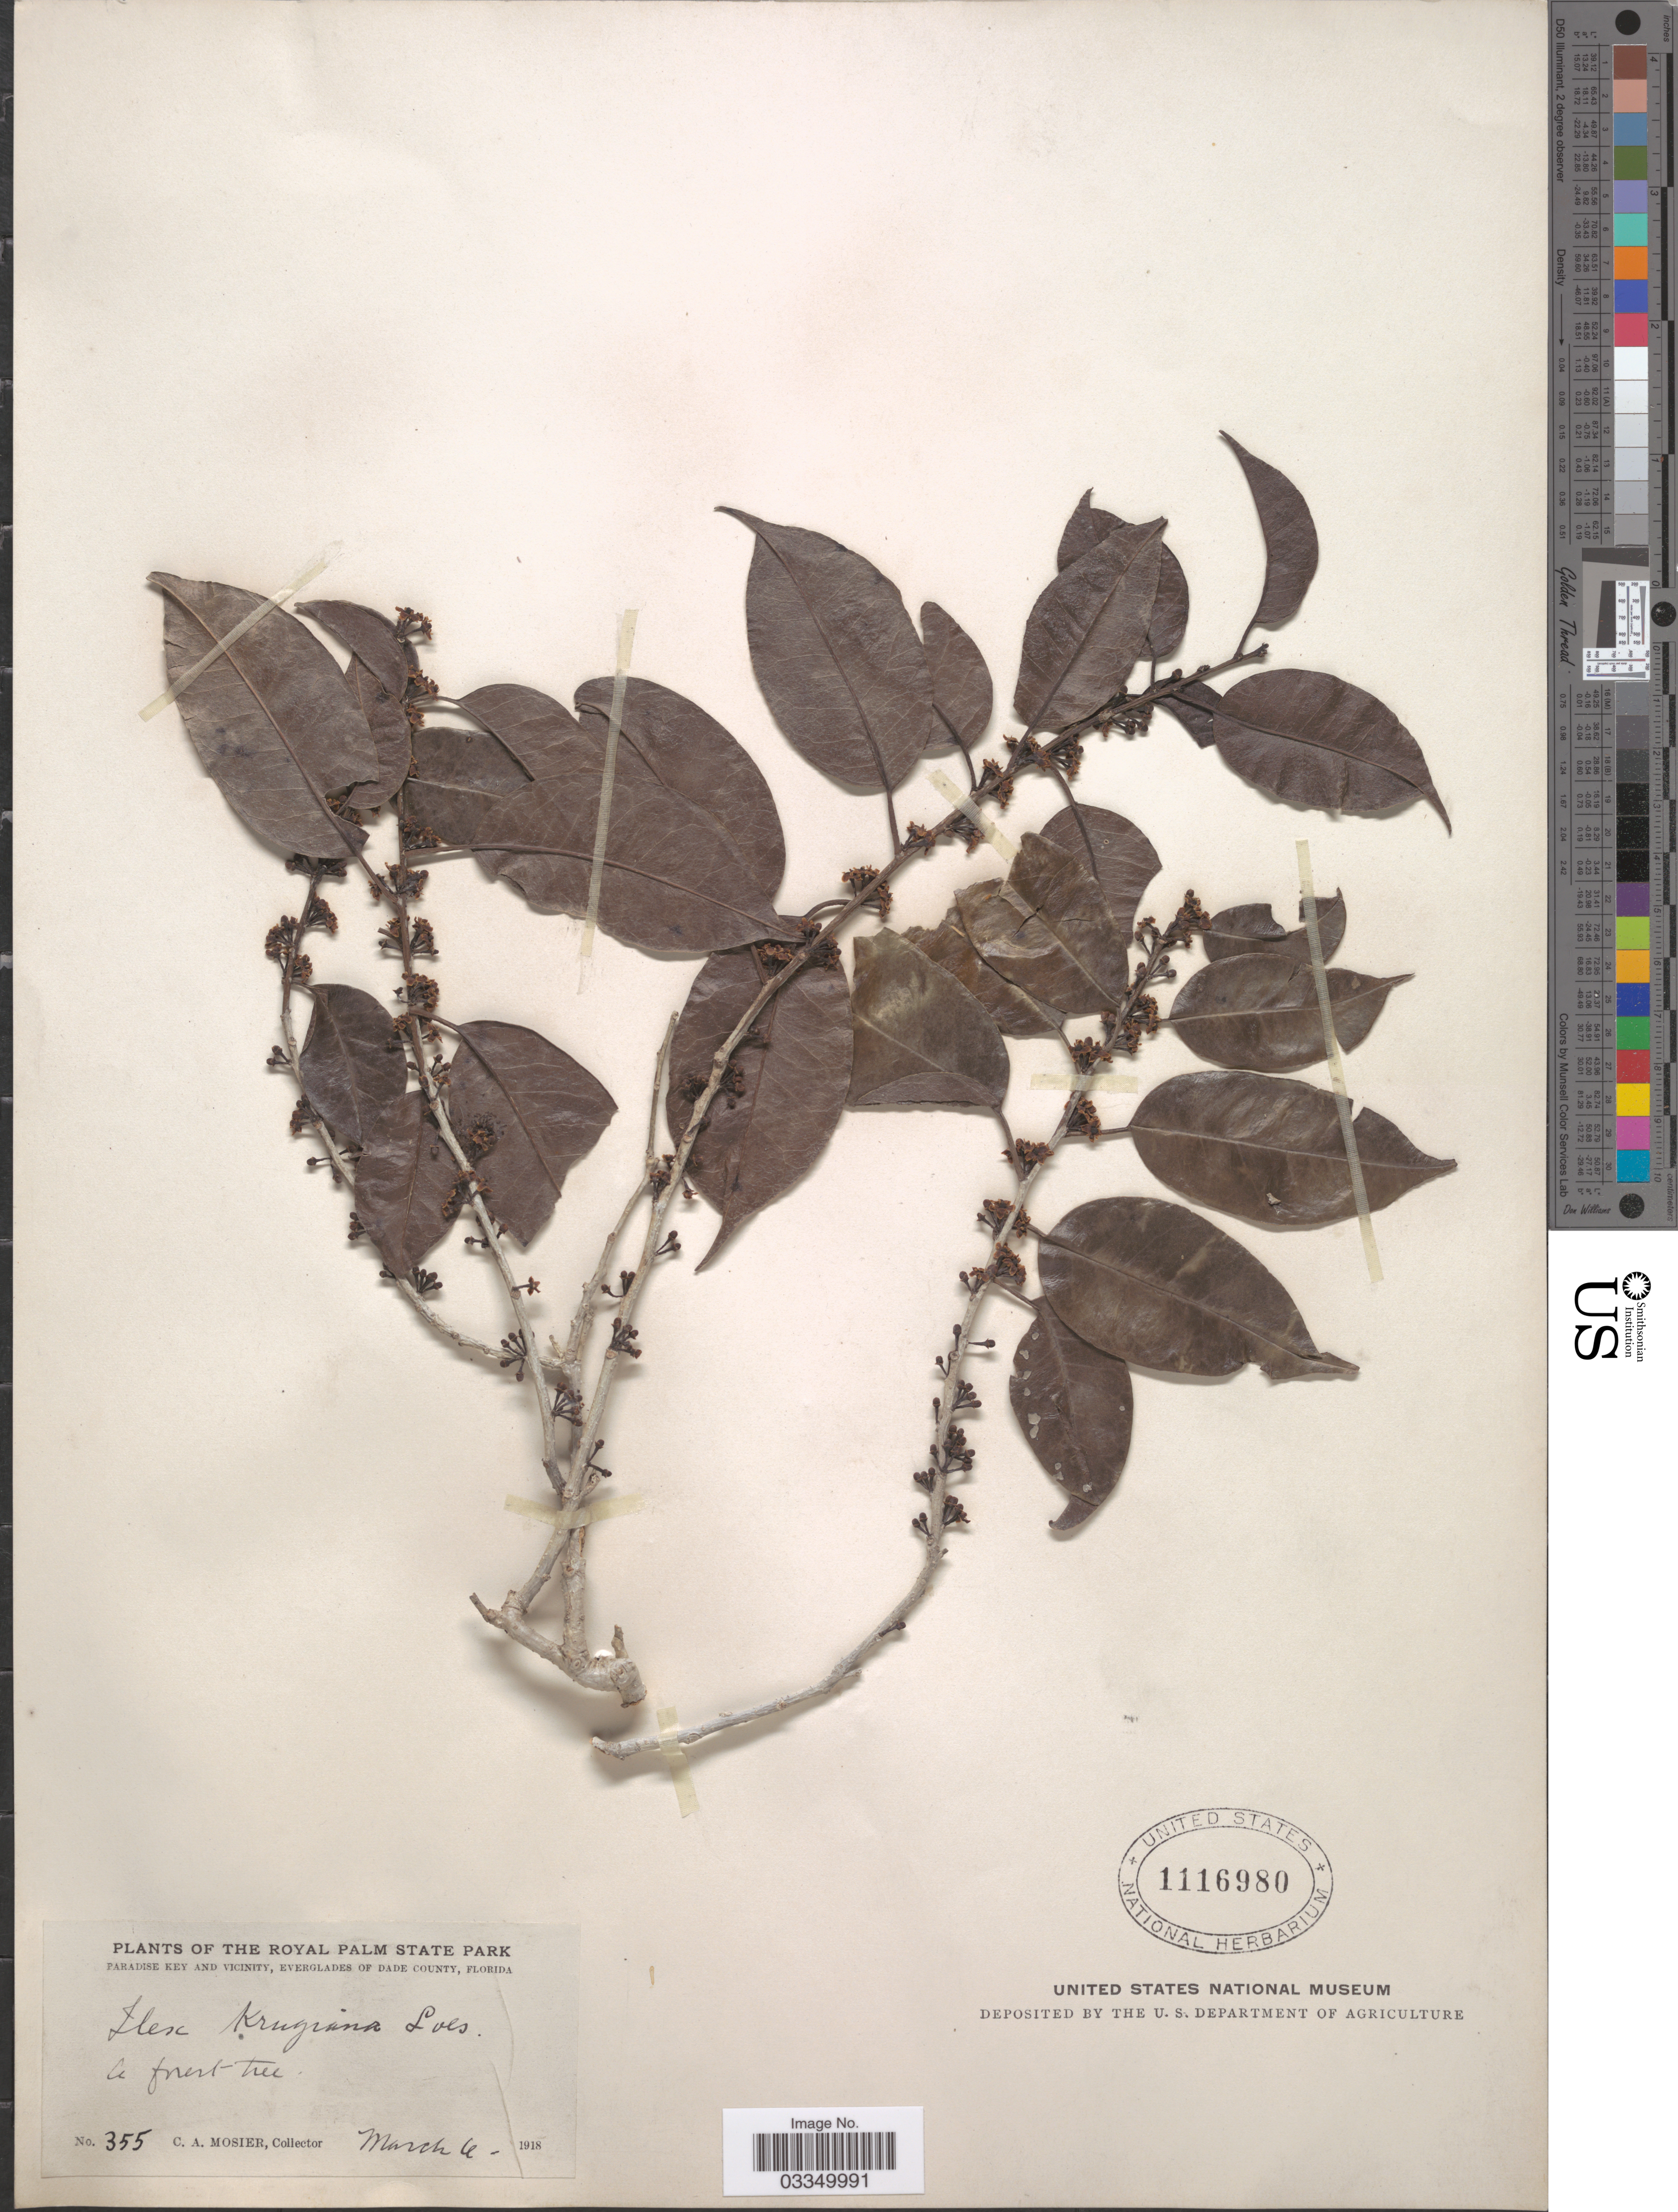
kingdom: Plantae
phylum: Tracheophyta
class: Magnoliopsida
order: Aquifoliales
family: Aquifoliaceae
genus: Ilex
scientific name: Ilex krugiana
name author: Loes.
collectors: C. A. Mosier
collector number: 355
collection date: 1918-03-06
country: United States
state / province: Florida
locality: The Royal Palm State Park. Paradise Key and vicinity, Everglades of Dade County.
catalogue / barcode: US 1116980